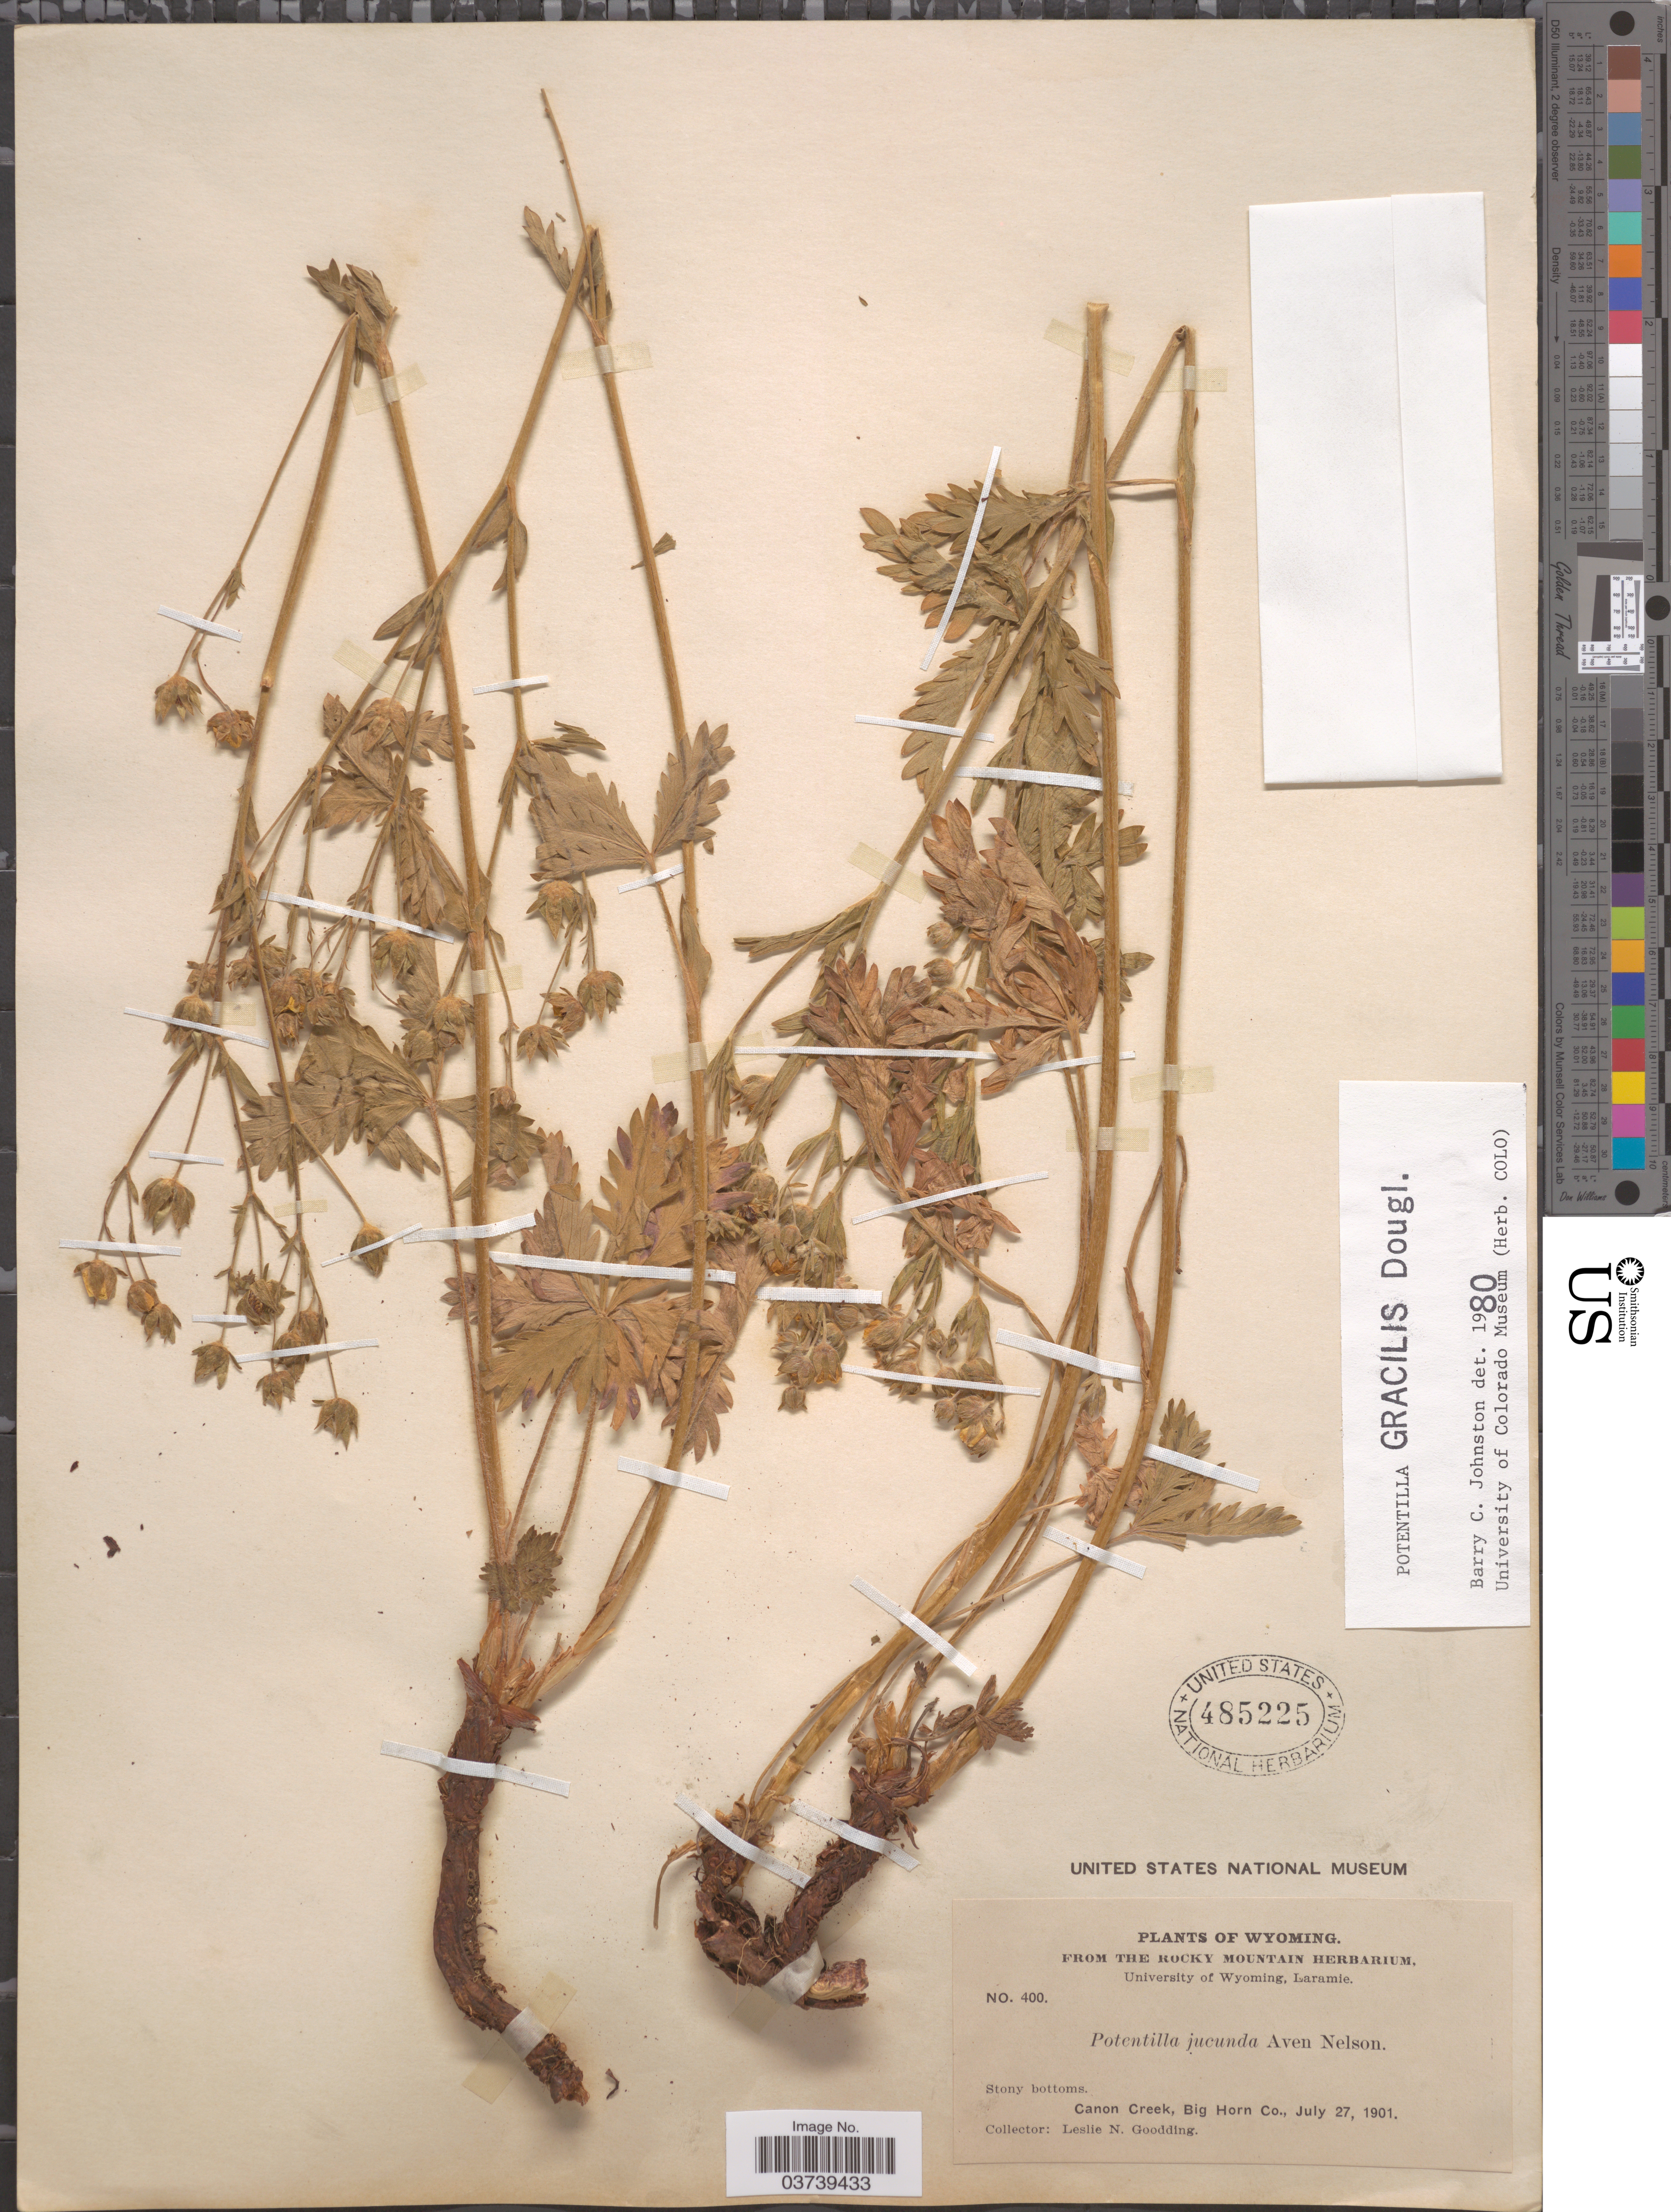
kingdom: Plantae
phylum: Tracheophyta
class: Magnoliopsida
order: Rosales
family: Rosaceae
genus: Potentilla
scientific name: Potentilla gracilis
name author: Douglas ex Hook.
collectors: L. N. Goodding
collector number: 400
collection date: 1901-07-27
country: United States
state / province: Wyoming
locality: Canon Creek, Big Horn Co.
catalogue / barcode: US 485225